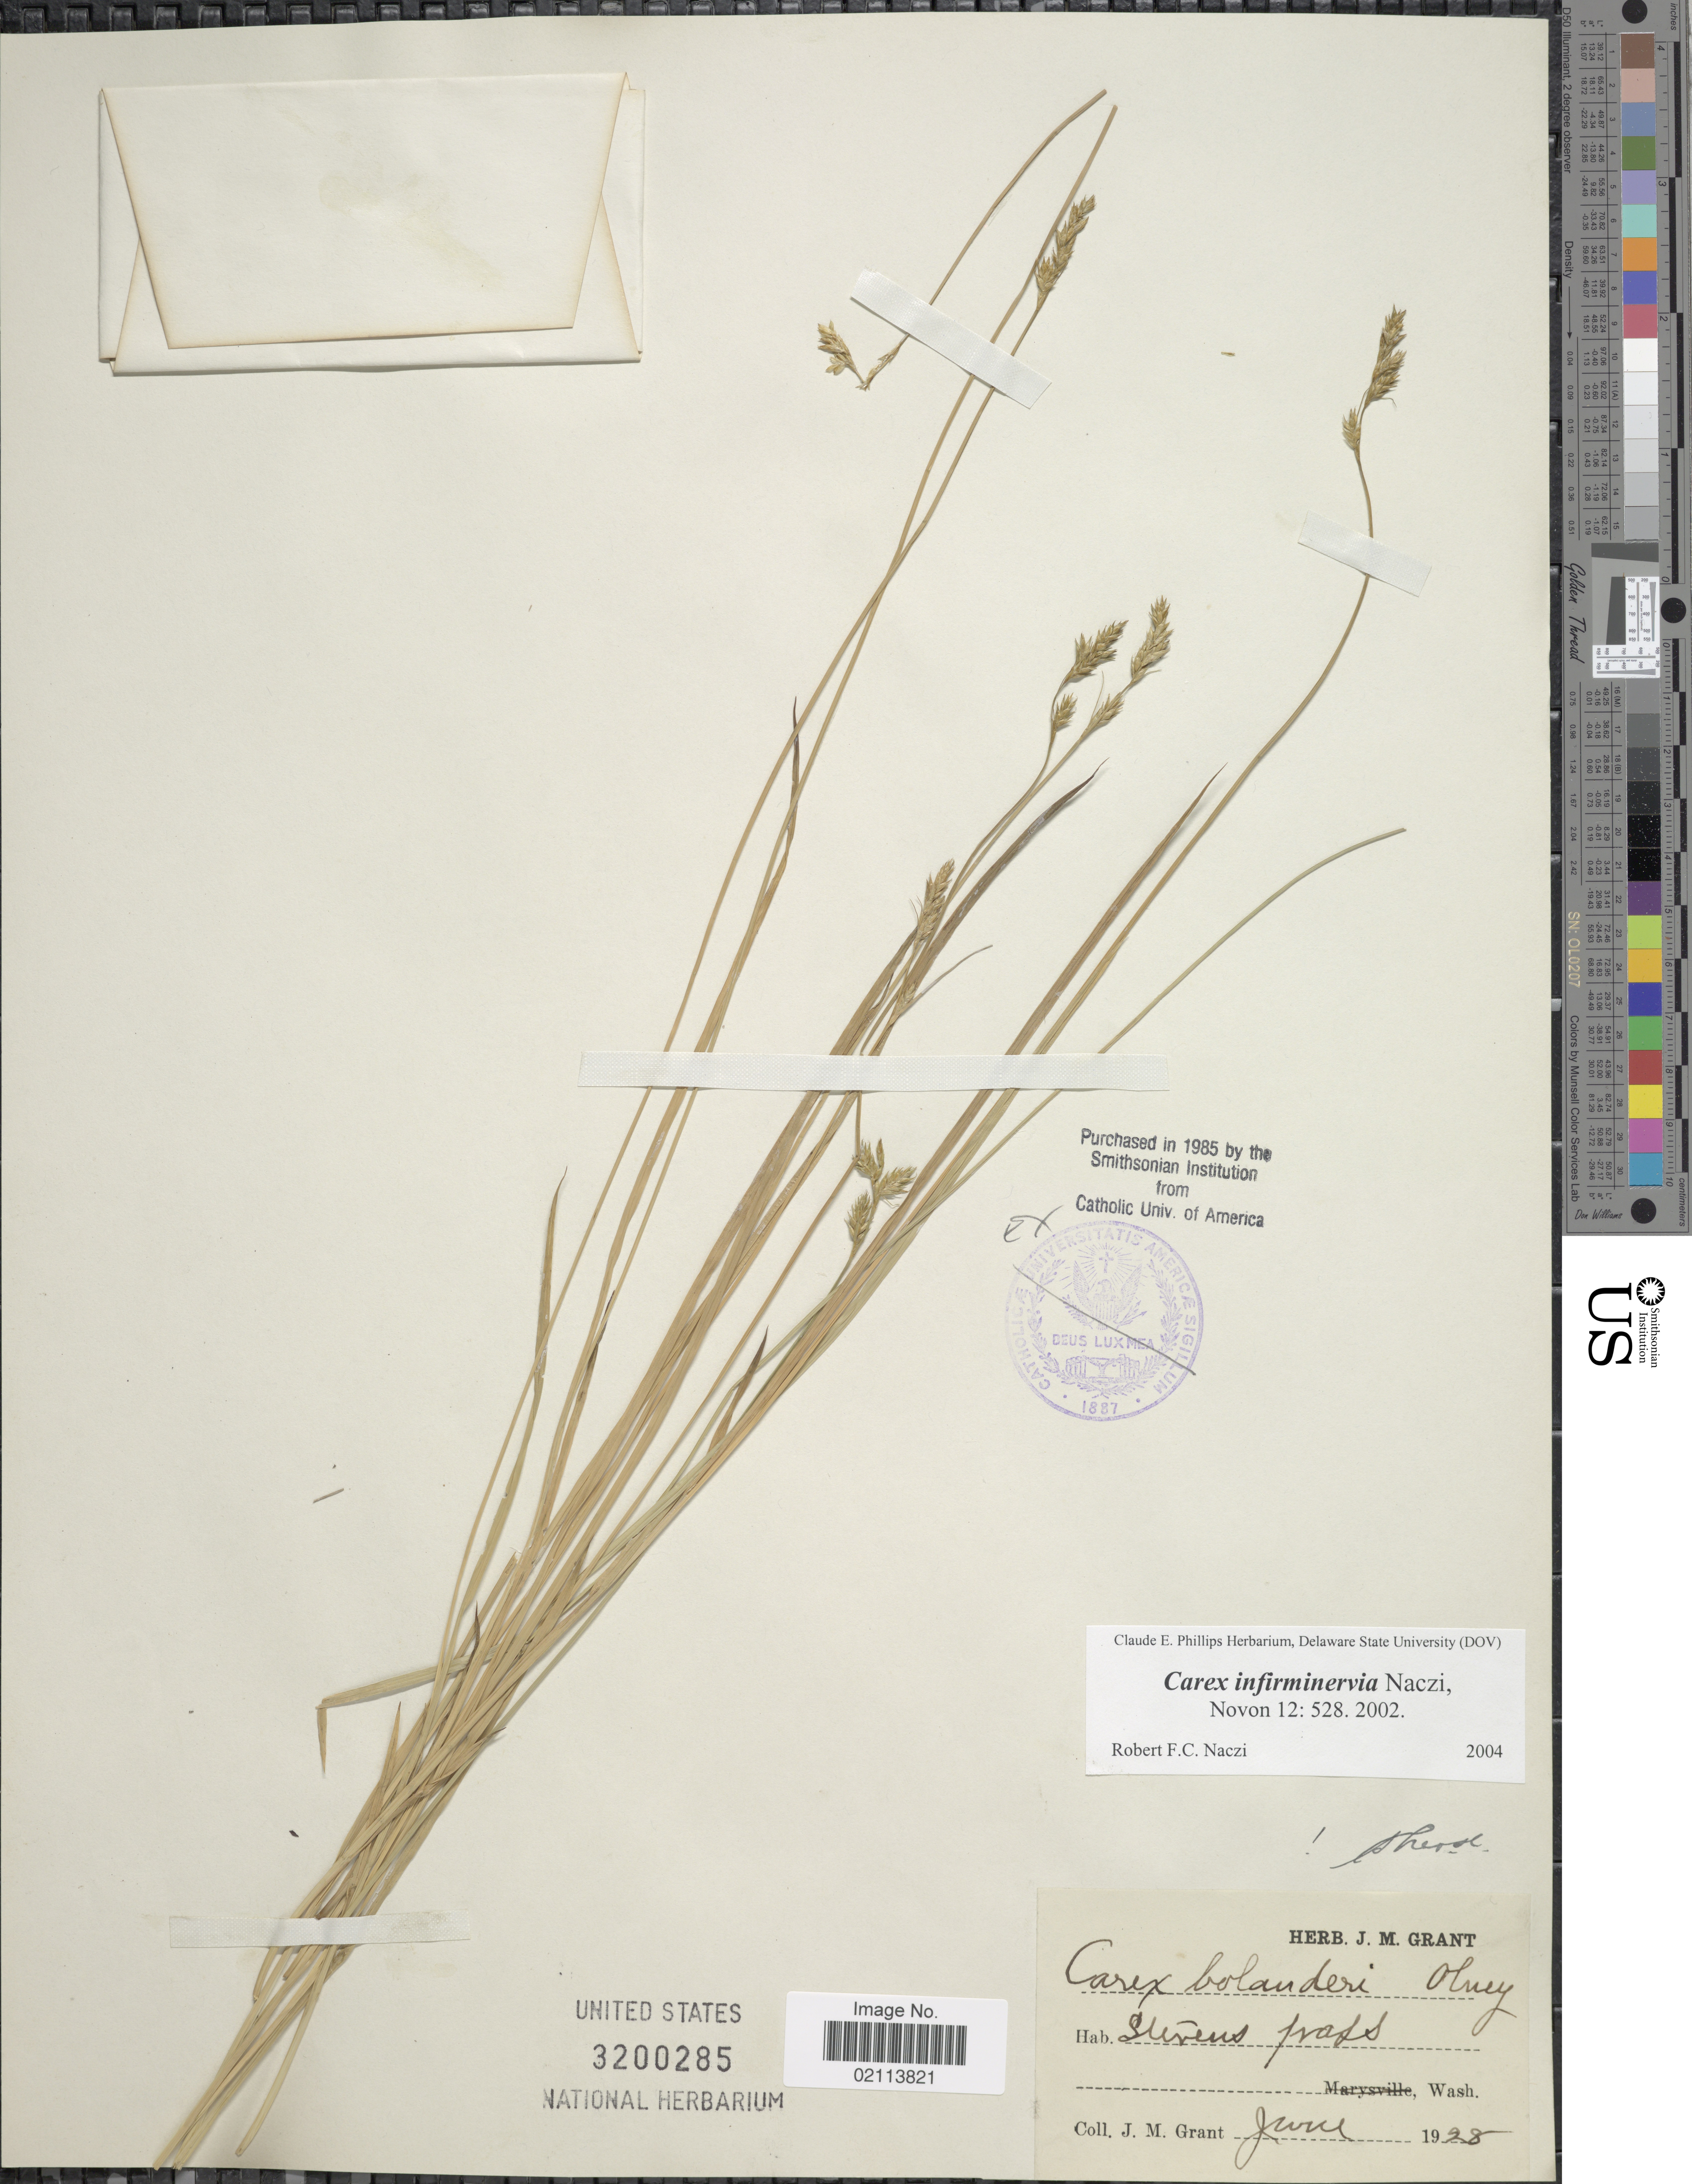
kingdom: Plantae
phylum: Tracheophyta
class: Liliopsida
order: Poales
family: Cyperaceae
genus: Carex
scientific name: Carex infirminervia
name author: Naczi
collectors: J. M. Grant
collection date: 1928-06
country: United States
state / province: Washington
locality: Stevens pass, Wash.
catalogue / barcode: US 3200285